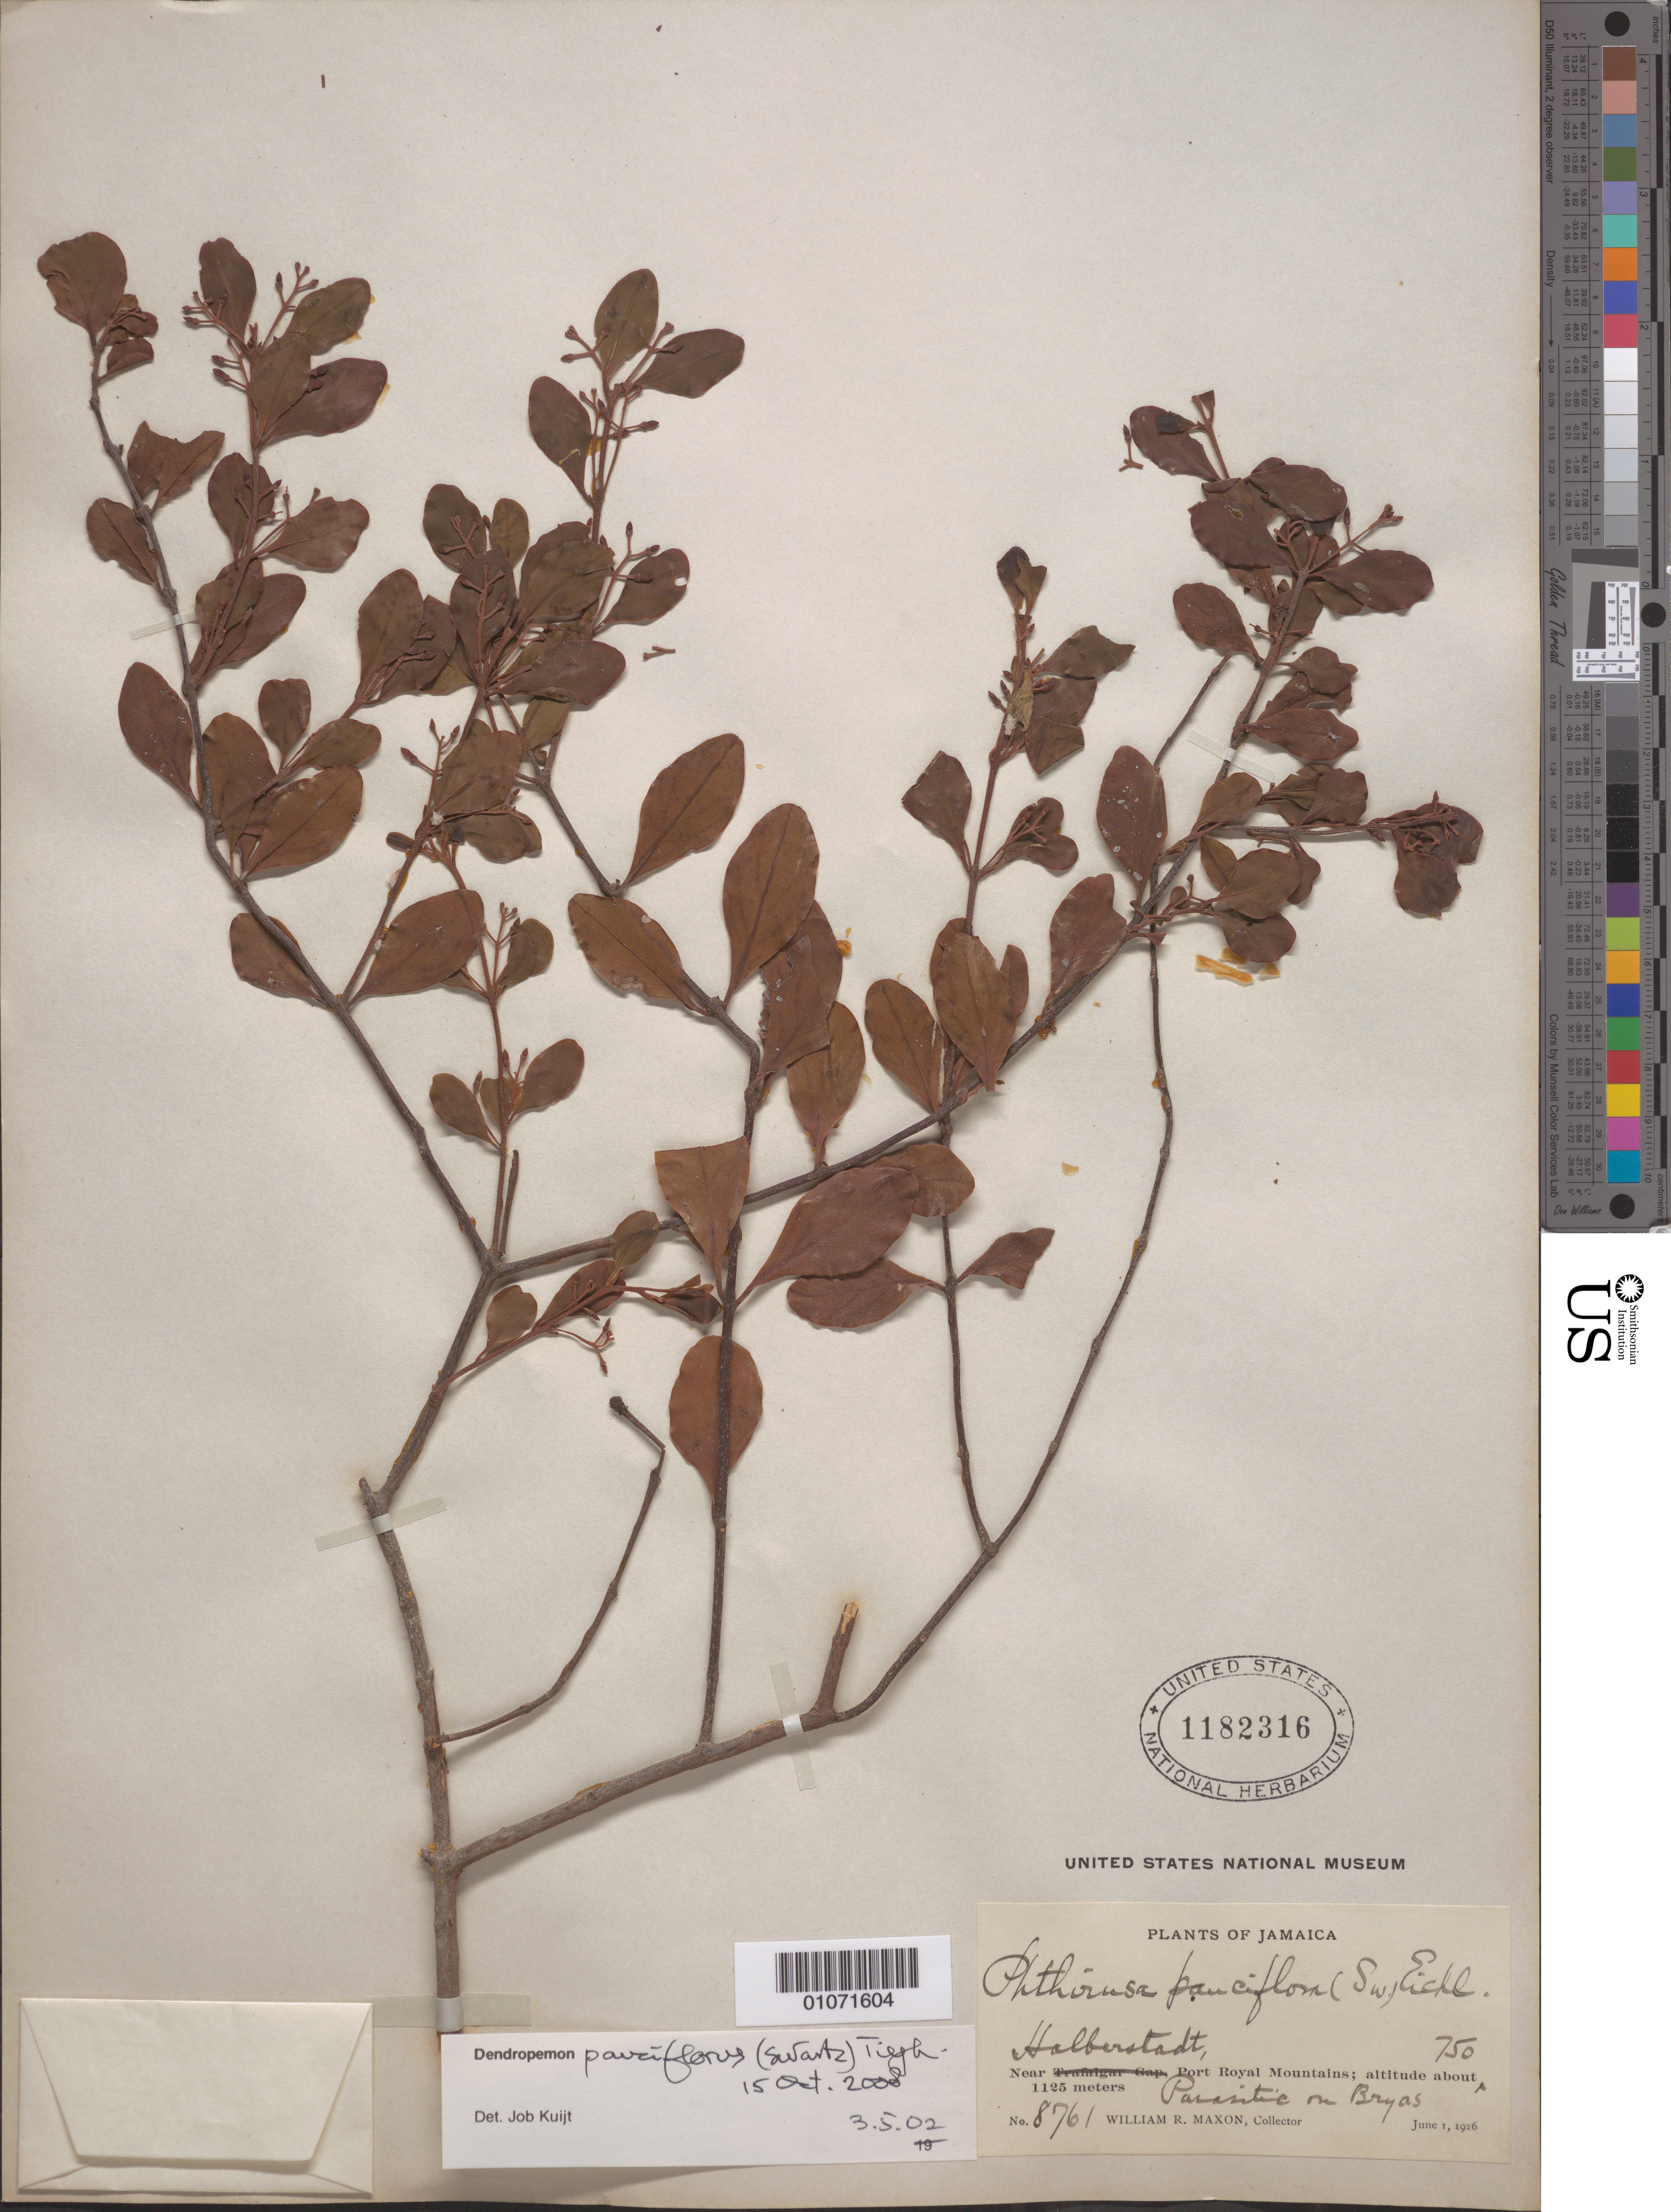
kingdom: Plantae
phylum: Tracheophyta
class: Magnoliopsida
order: Santalales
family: Loranthaceae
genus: Dendropemon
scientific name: Dendropemon parvifolius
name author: (Sw.) Steud.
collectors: W. R. Maxon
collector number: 8761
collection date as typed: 01 Jun 1926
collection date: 1926-06-01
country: Jamaica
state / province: Saint Andrew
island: Jamaica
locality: Near Halbertstadt, Por Royal mountains.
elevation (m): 1125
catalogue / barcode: US 1182316